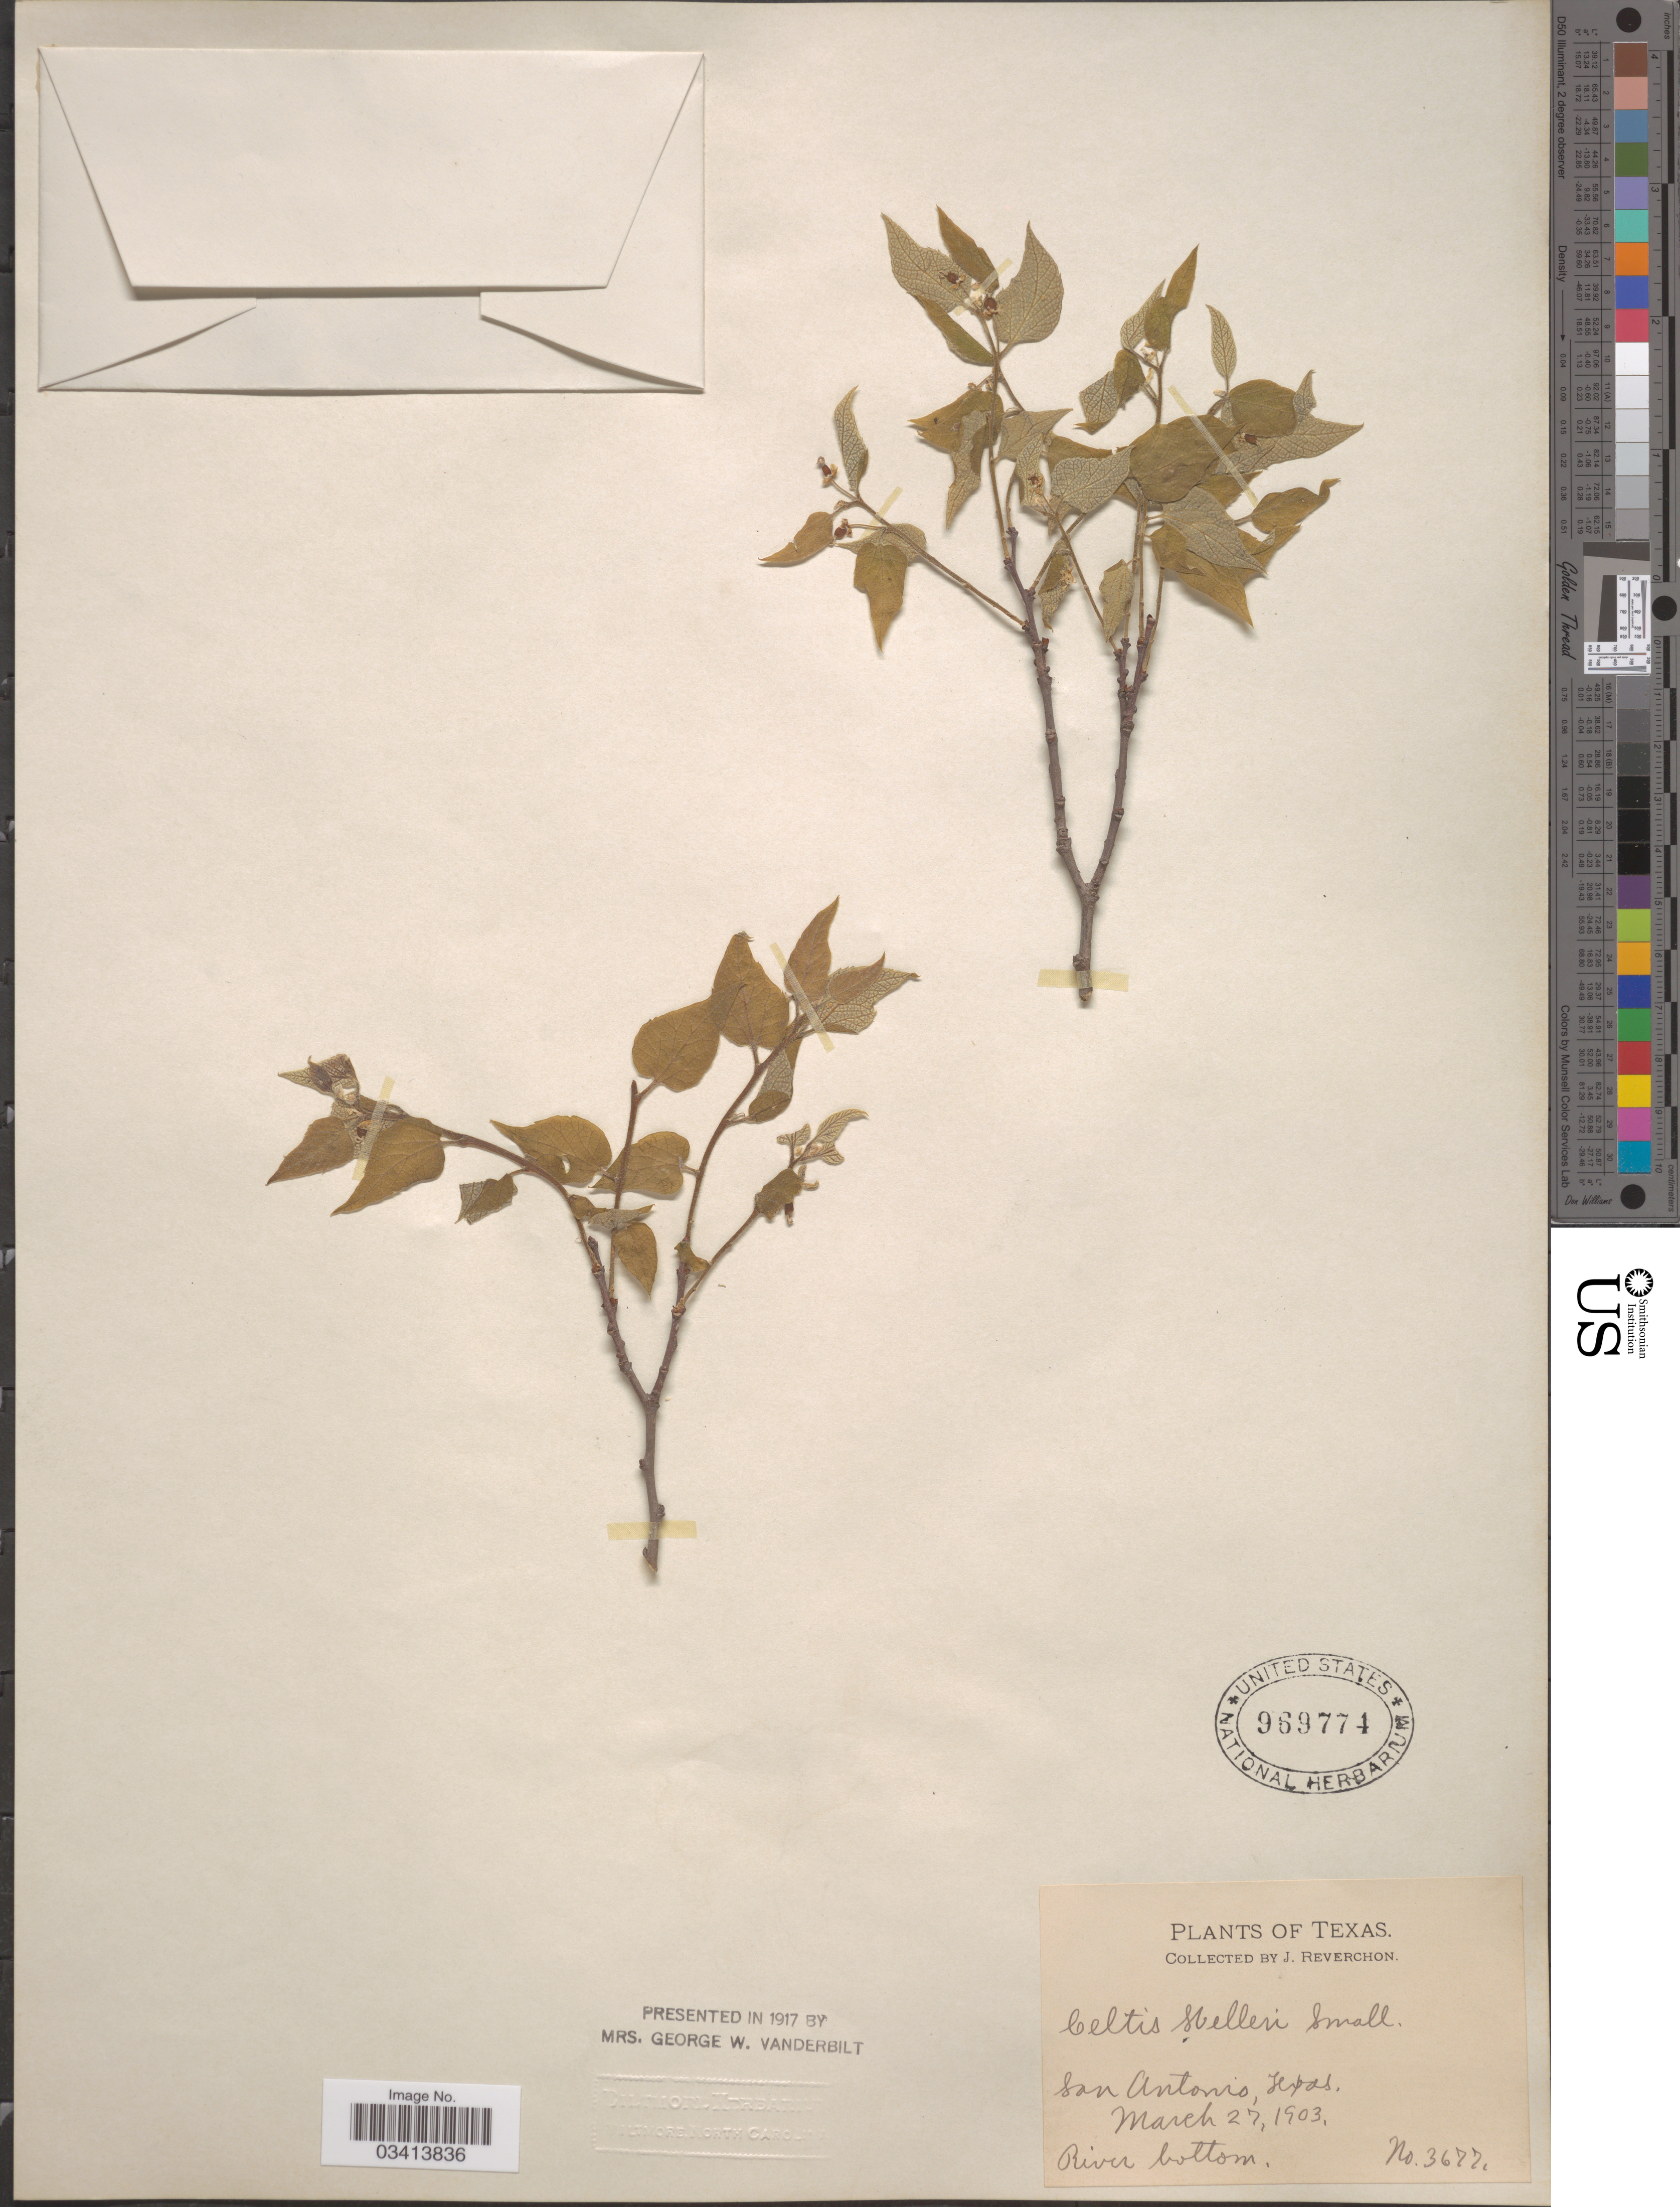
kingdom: Plantae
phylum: Tracheophyta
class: Magnoliopsida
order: Rosales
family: Cannabaceae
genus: Celtis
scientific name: Celtis lindheimeri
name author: Engelm. ex K. Koch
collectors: J. Reverchon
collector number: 3677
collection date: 1903-03-27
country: United States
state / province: Texas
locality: San Antonio.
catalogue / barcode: US 969774